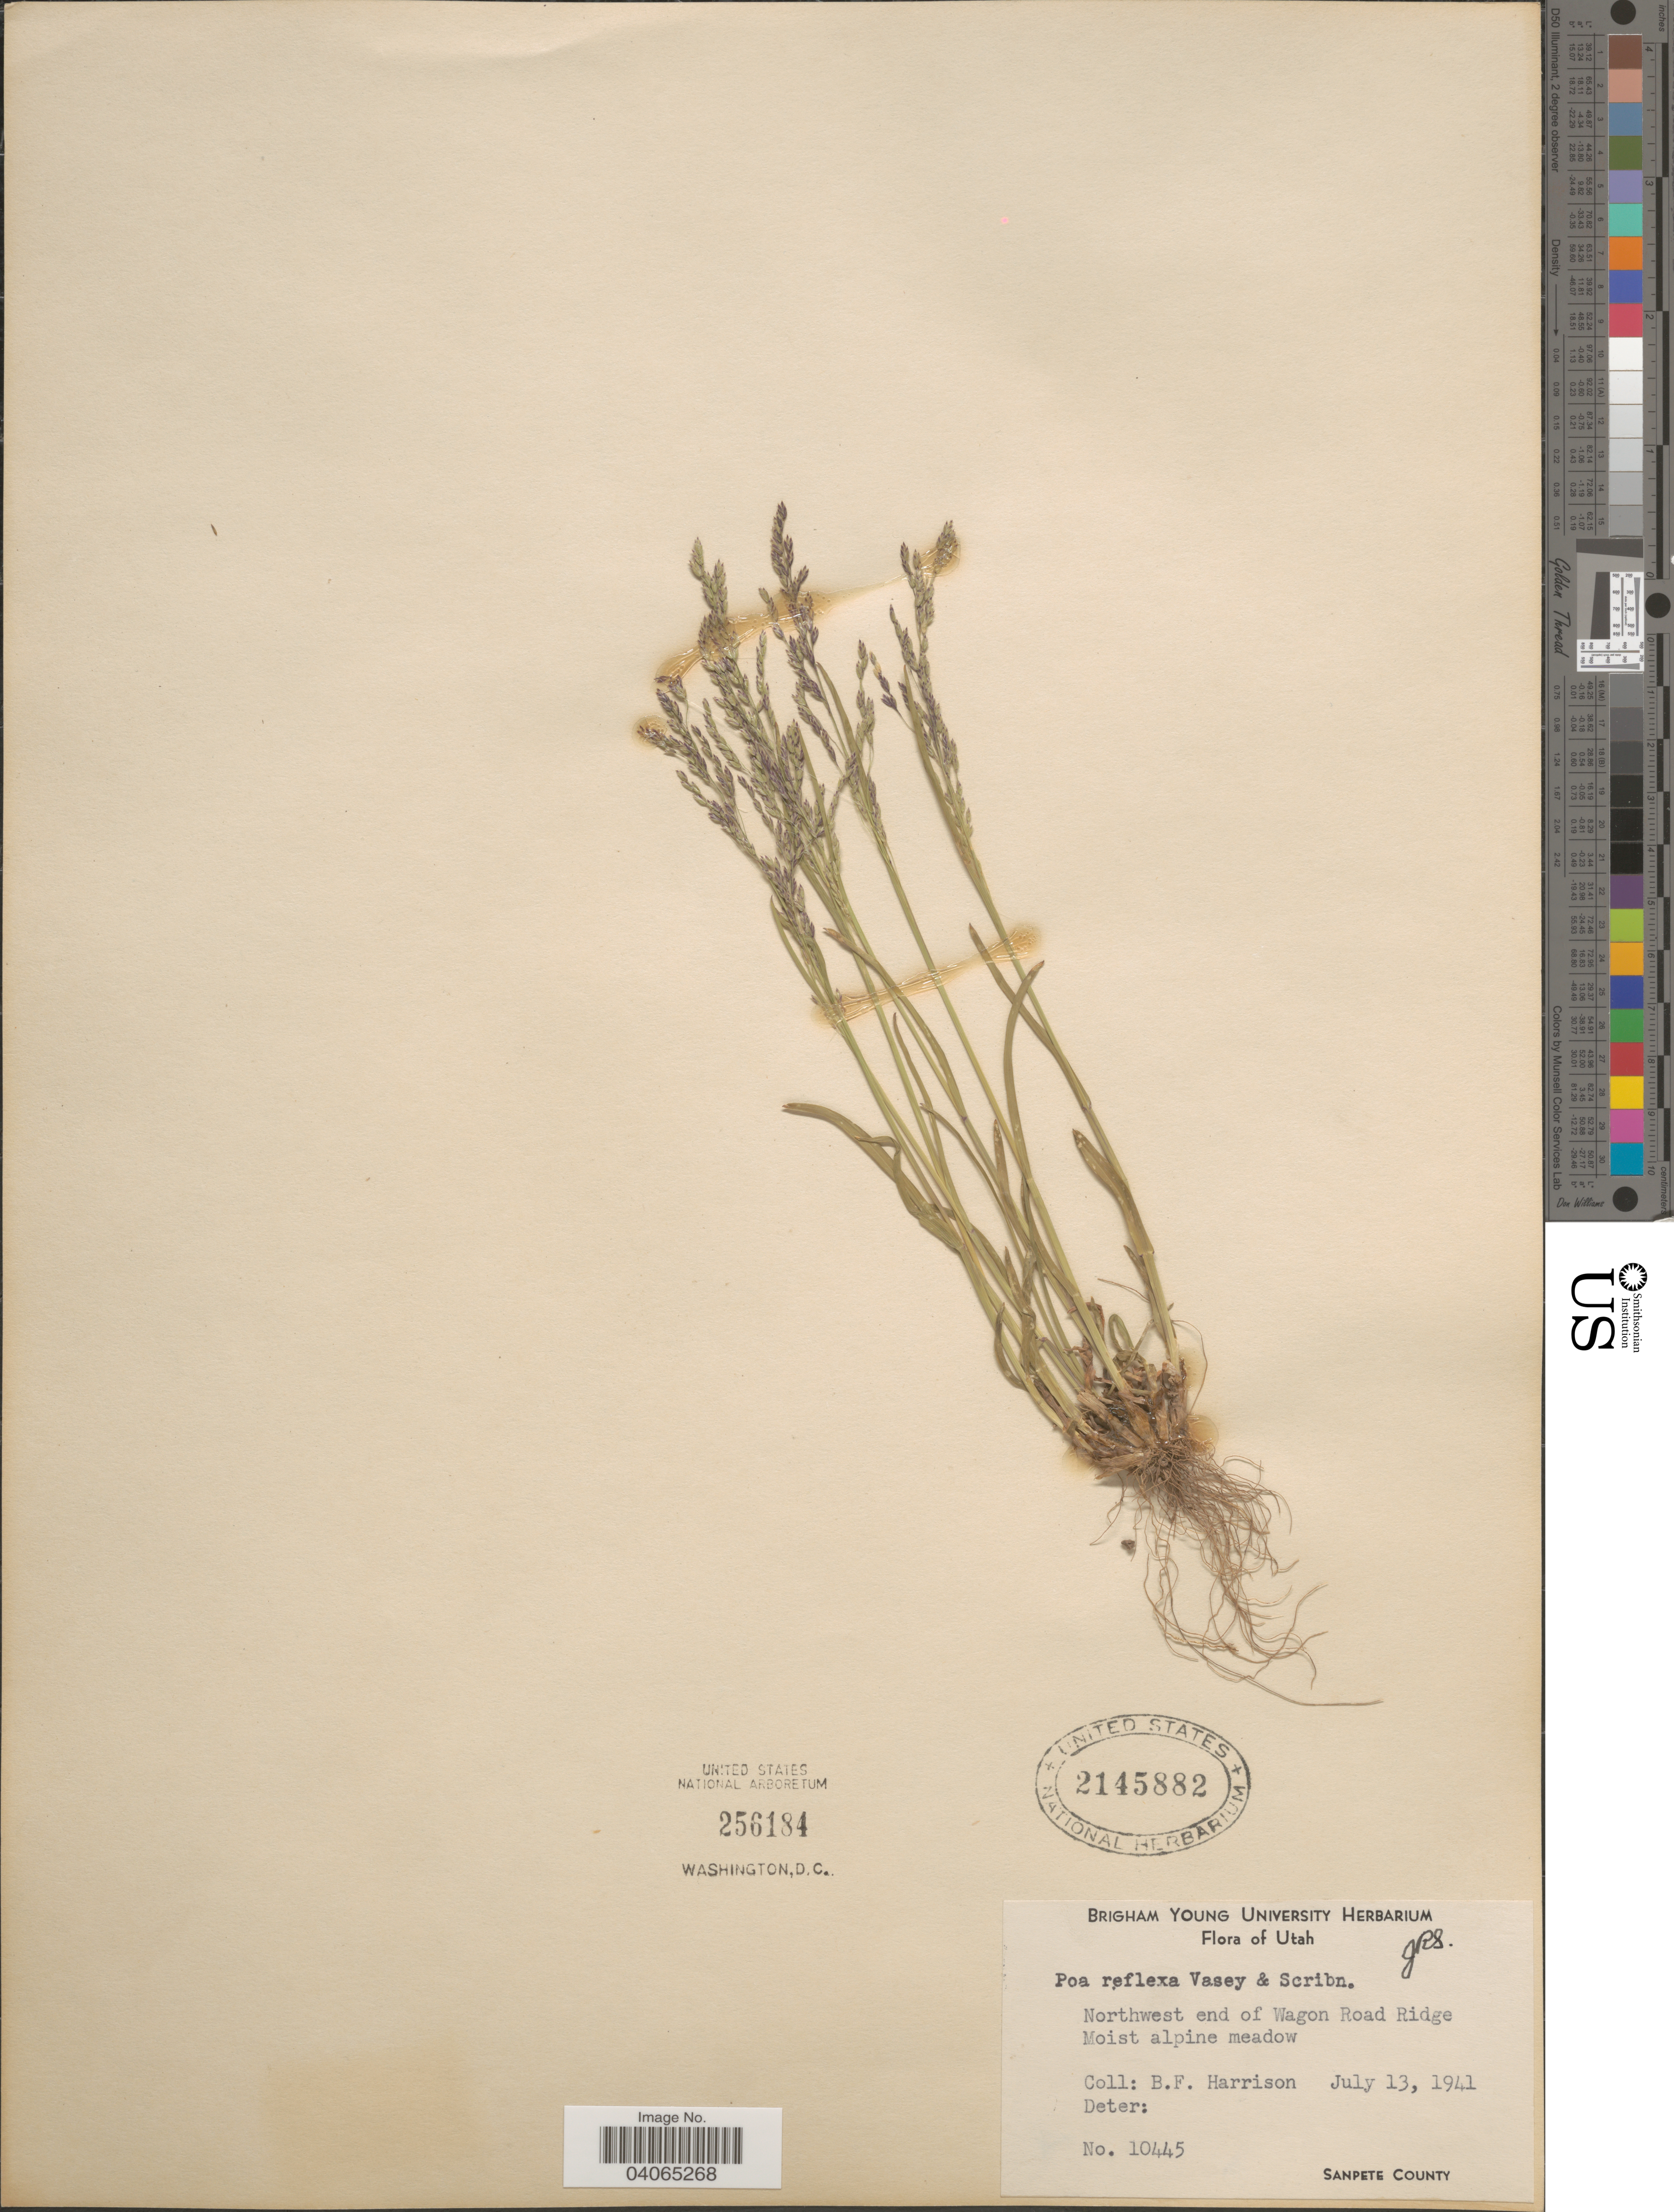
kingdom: Plantae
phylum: Tracheophyta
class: Liliopsida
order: Poales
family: Poaceae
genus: Poa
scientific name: Poa reflexa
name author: Vasey & Scribn.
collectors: B. F. Harrison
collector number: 10445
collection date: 1941-07-13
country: United States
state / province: Utah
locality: Northwest end of Wagon Road Ridge. Sanpete County.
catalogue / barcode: US 2145882